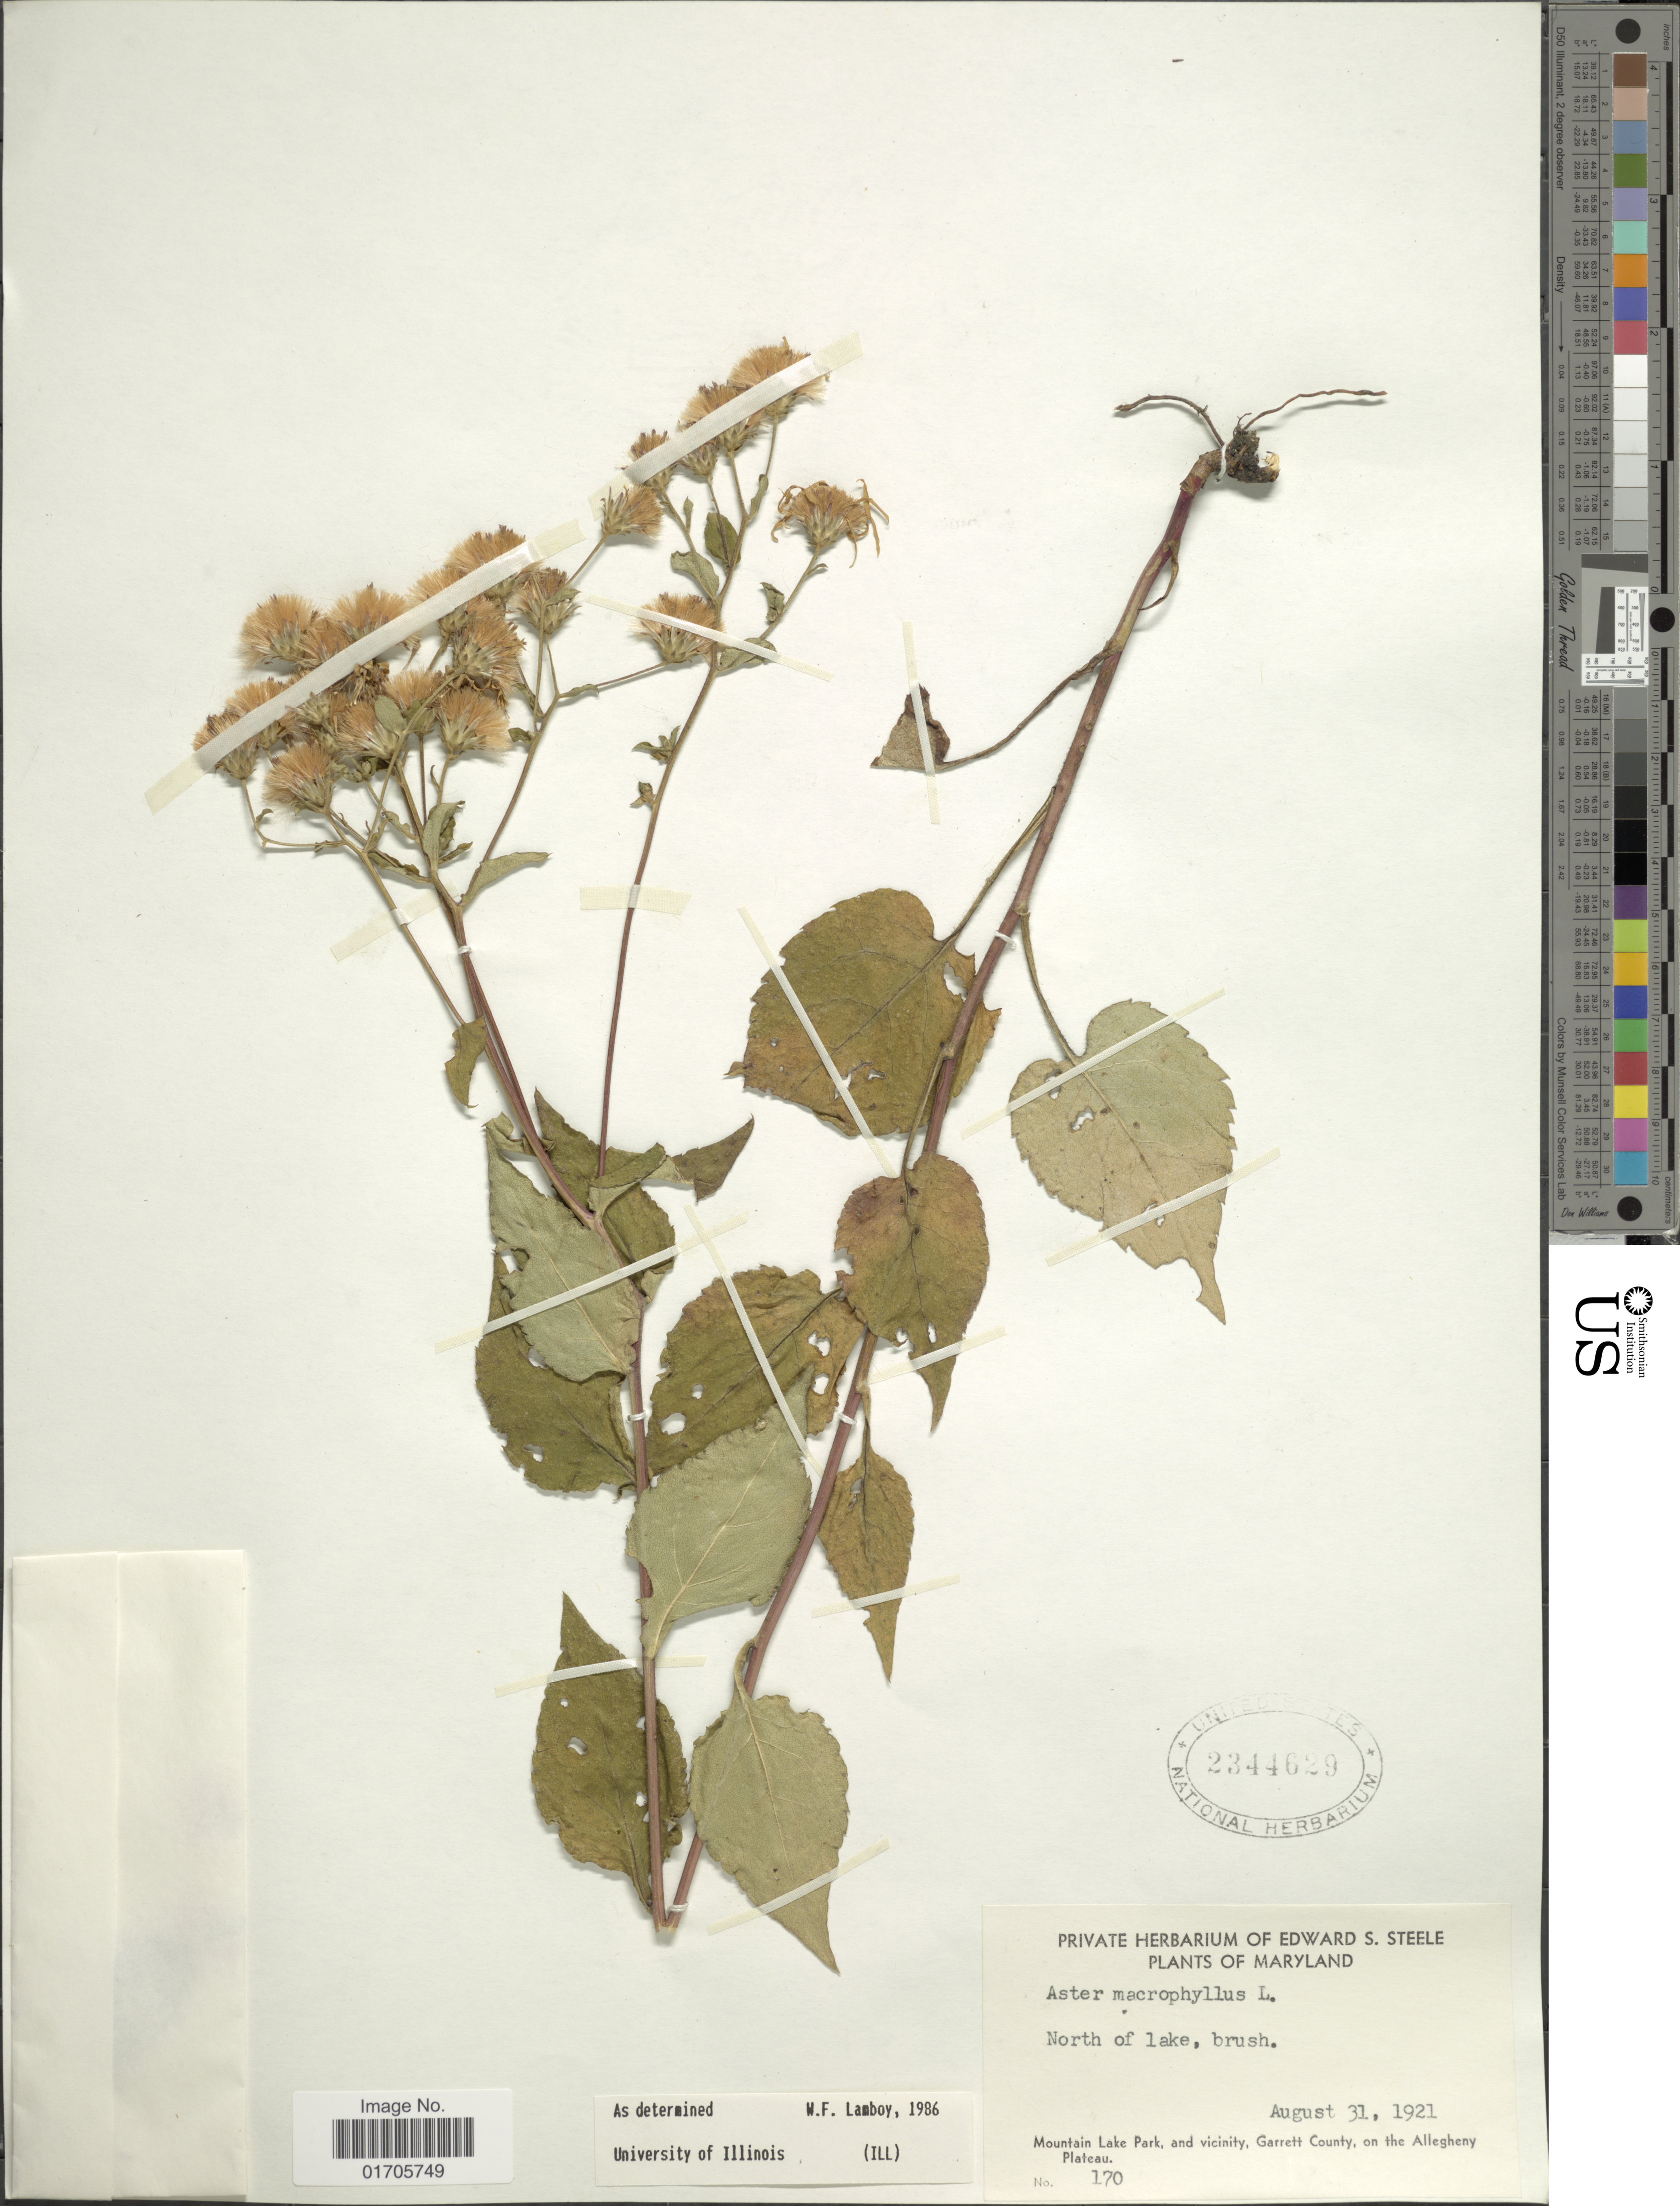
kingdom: Plantae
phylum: Tracheophyta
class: Magnoliopsida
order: Asterales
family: Asteraceae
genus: Eurybia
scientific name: Eurybia macrophylla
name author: (L.) Cass.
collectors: ex herb. Edward S. Steele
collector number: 170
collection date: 1921-08-31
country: United States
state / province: Maryland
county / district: Garrett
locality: Maryland. North of lake, brush. Mountain Lake Park, and vicinity, Garrett County, on the Allegheny Plateau.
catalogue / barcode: US 2344629